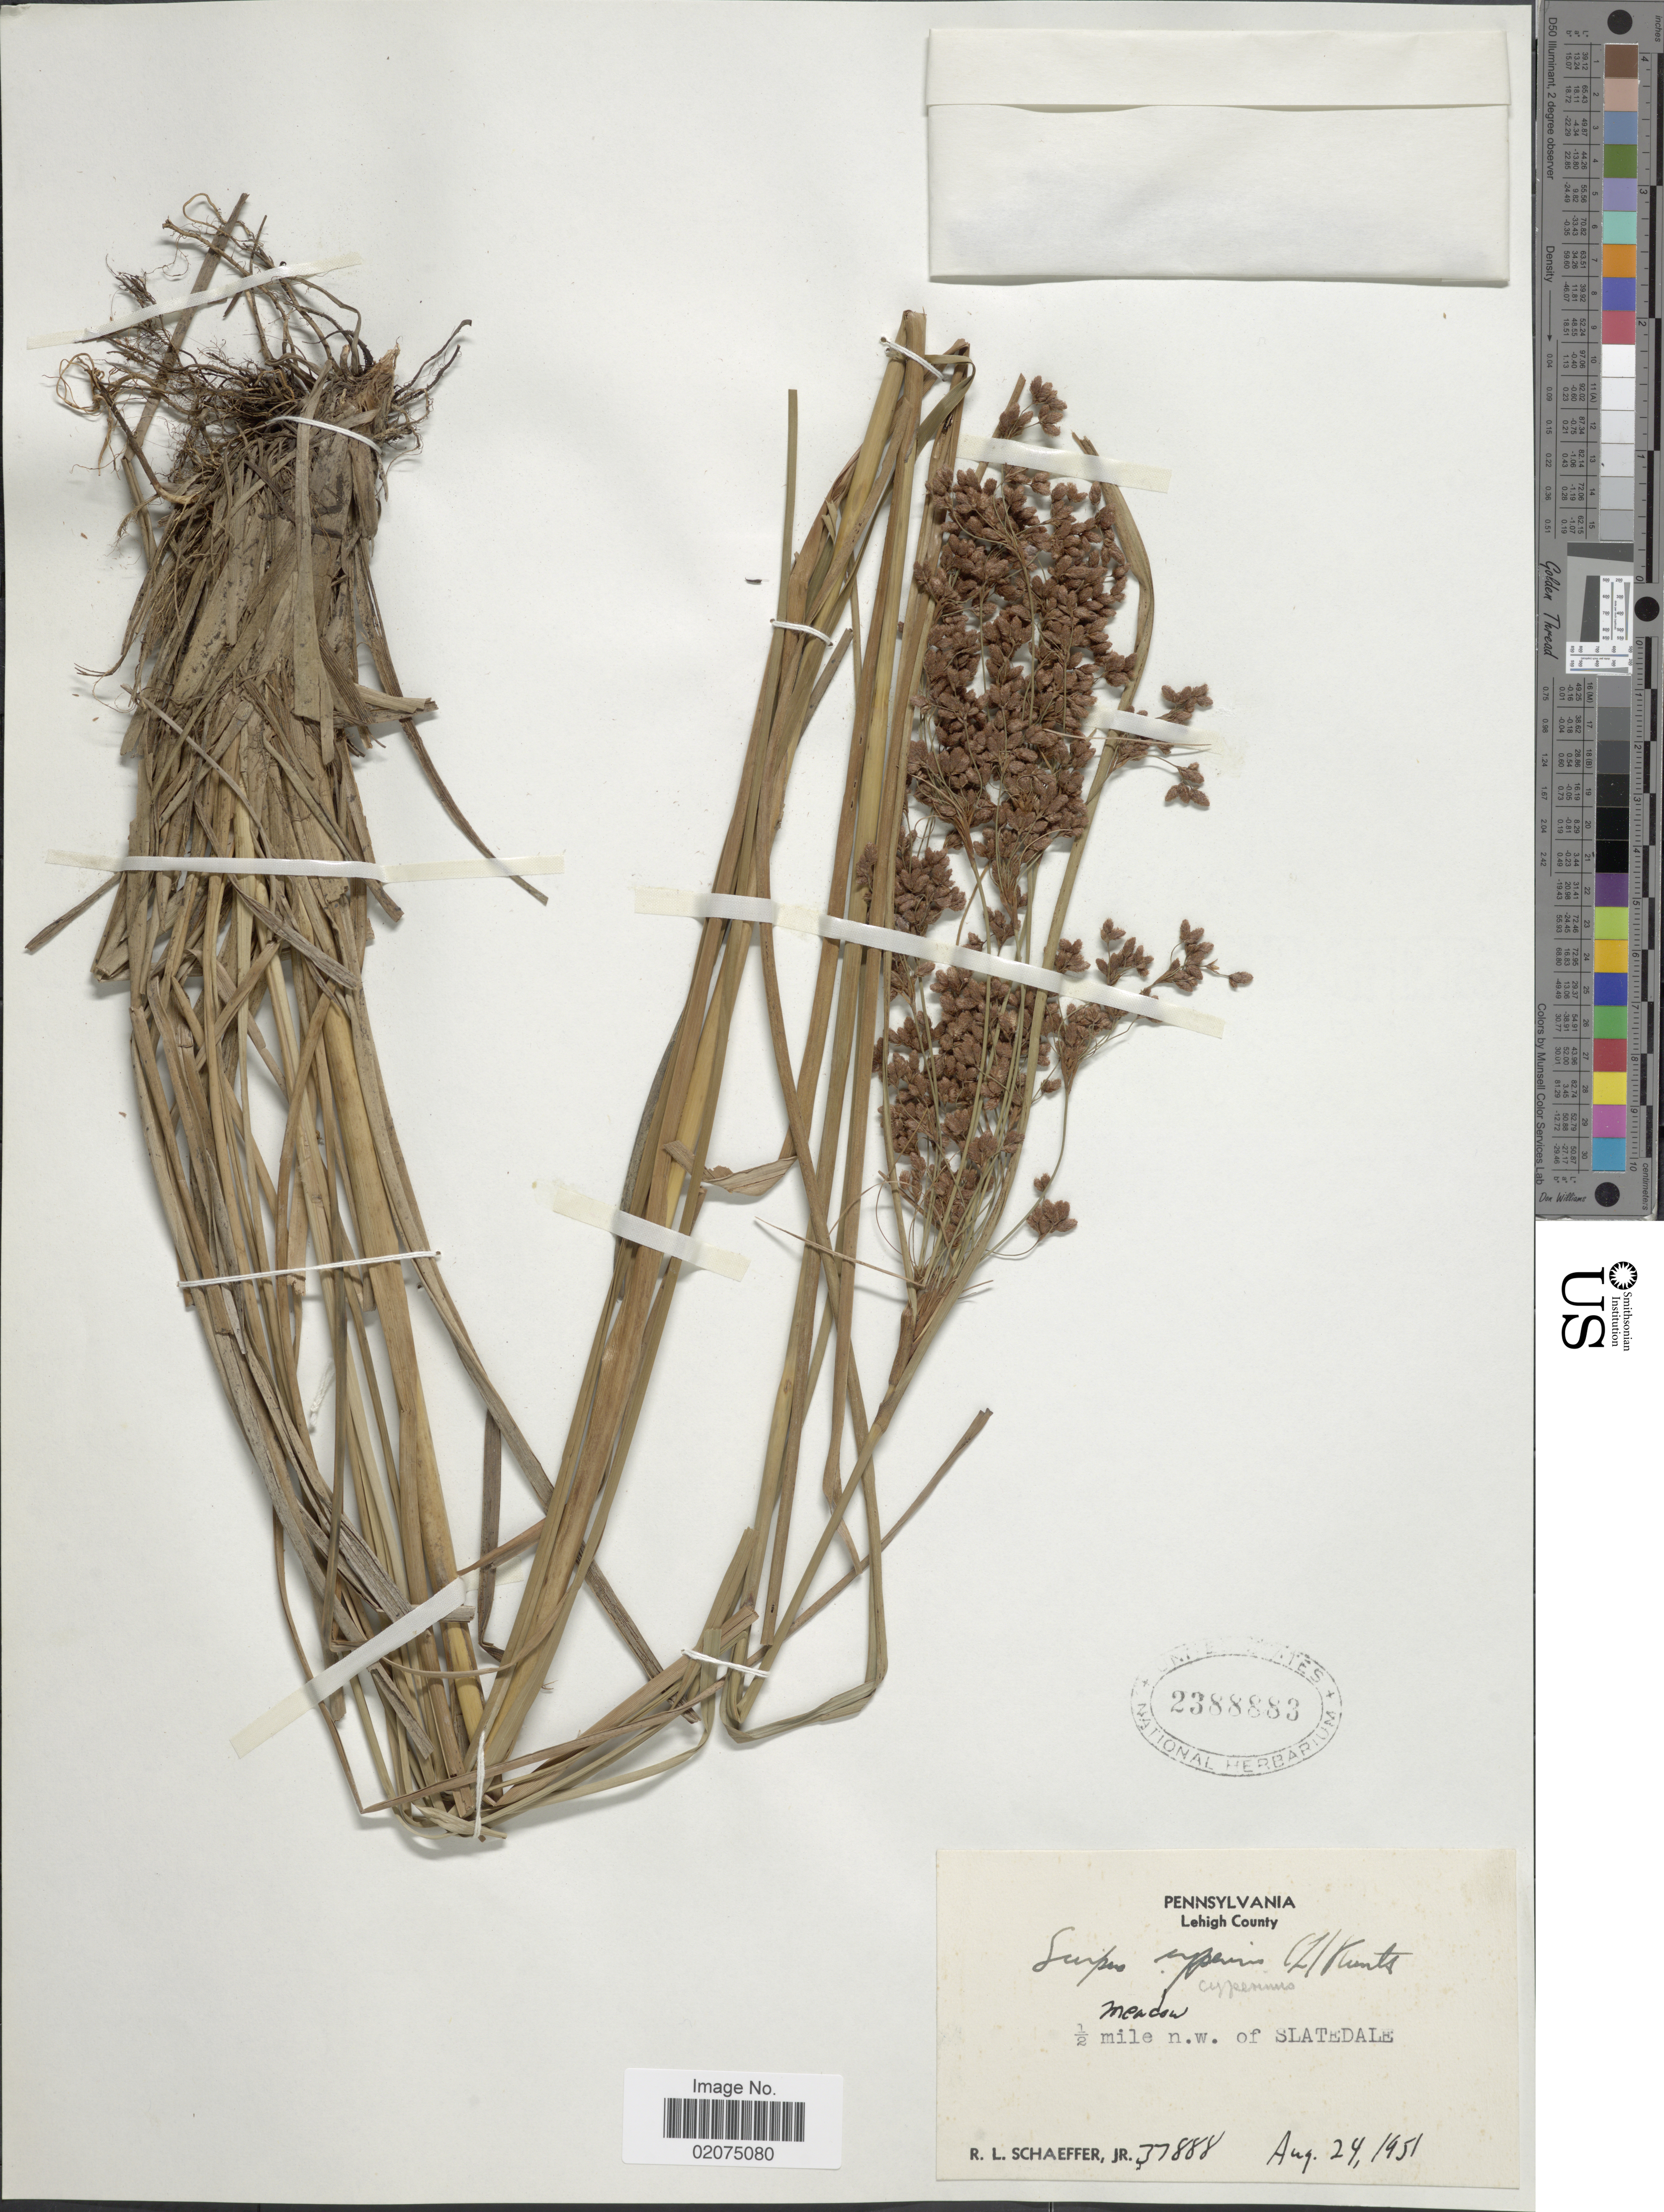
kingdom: Plantae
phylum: Tracheophyta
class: Liliopsida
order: Poales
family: Cyperaceae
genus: Scirpus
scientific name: Scirpus cyperinus (L.) Kunth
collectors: R. L. Schaeffer Jr.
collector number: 37888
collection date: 1951-08-24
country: United States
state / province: Pennsylvania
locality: Lehigh County, ½ mile n.w. of Slatedale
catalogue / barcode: US 2388883